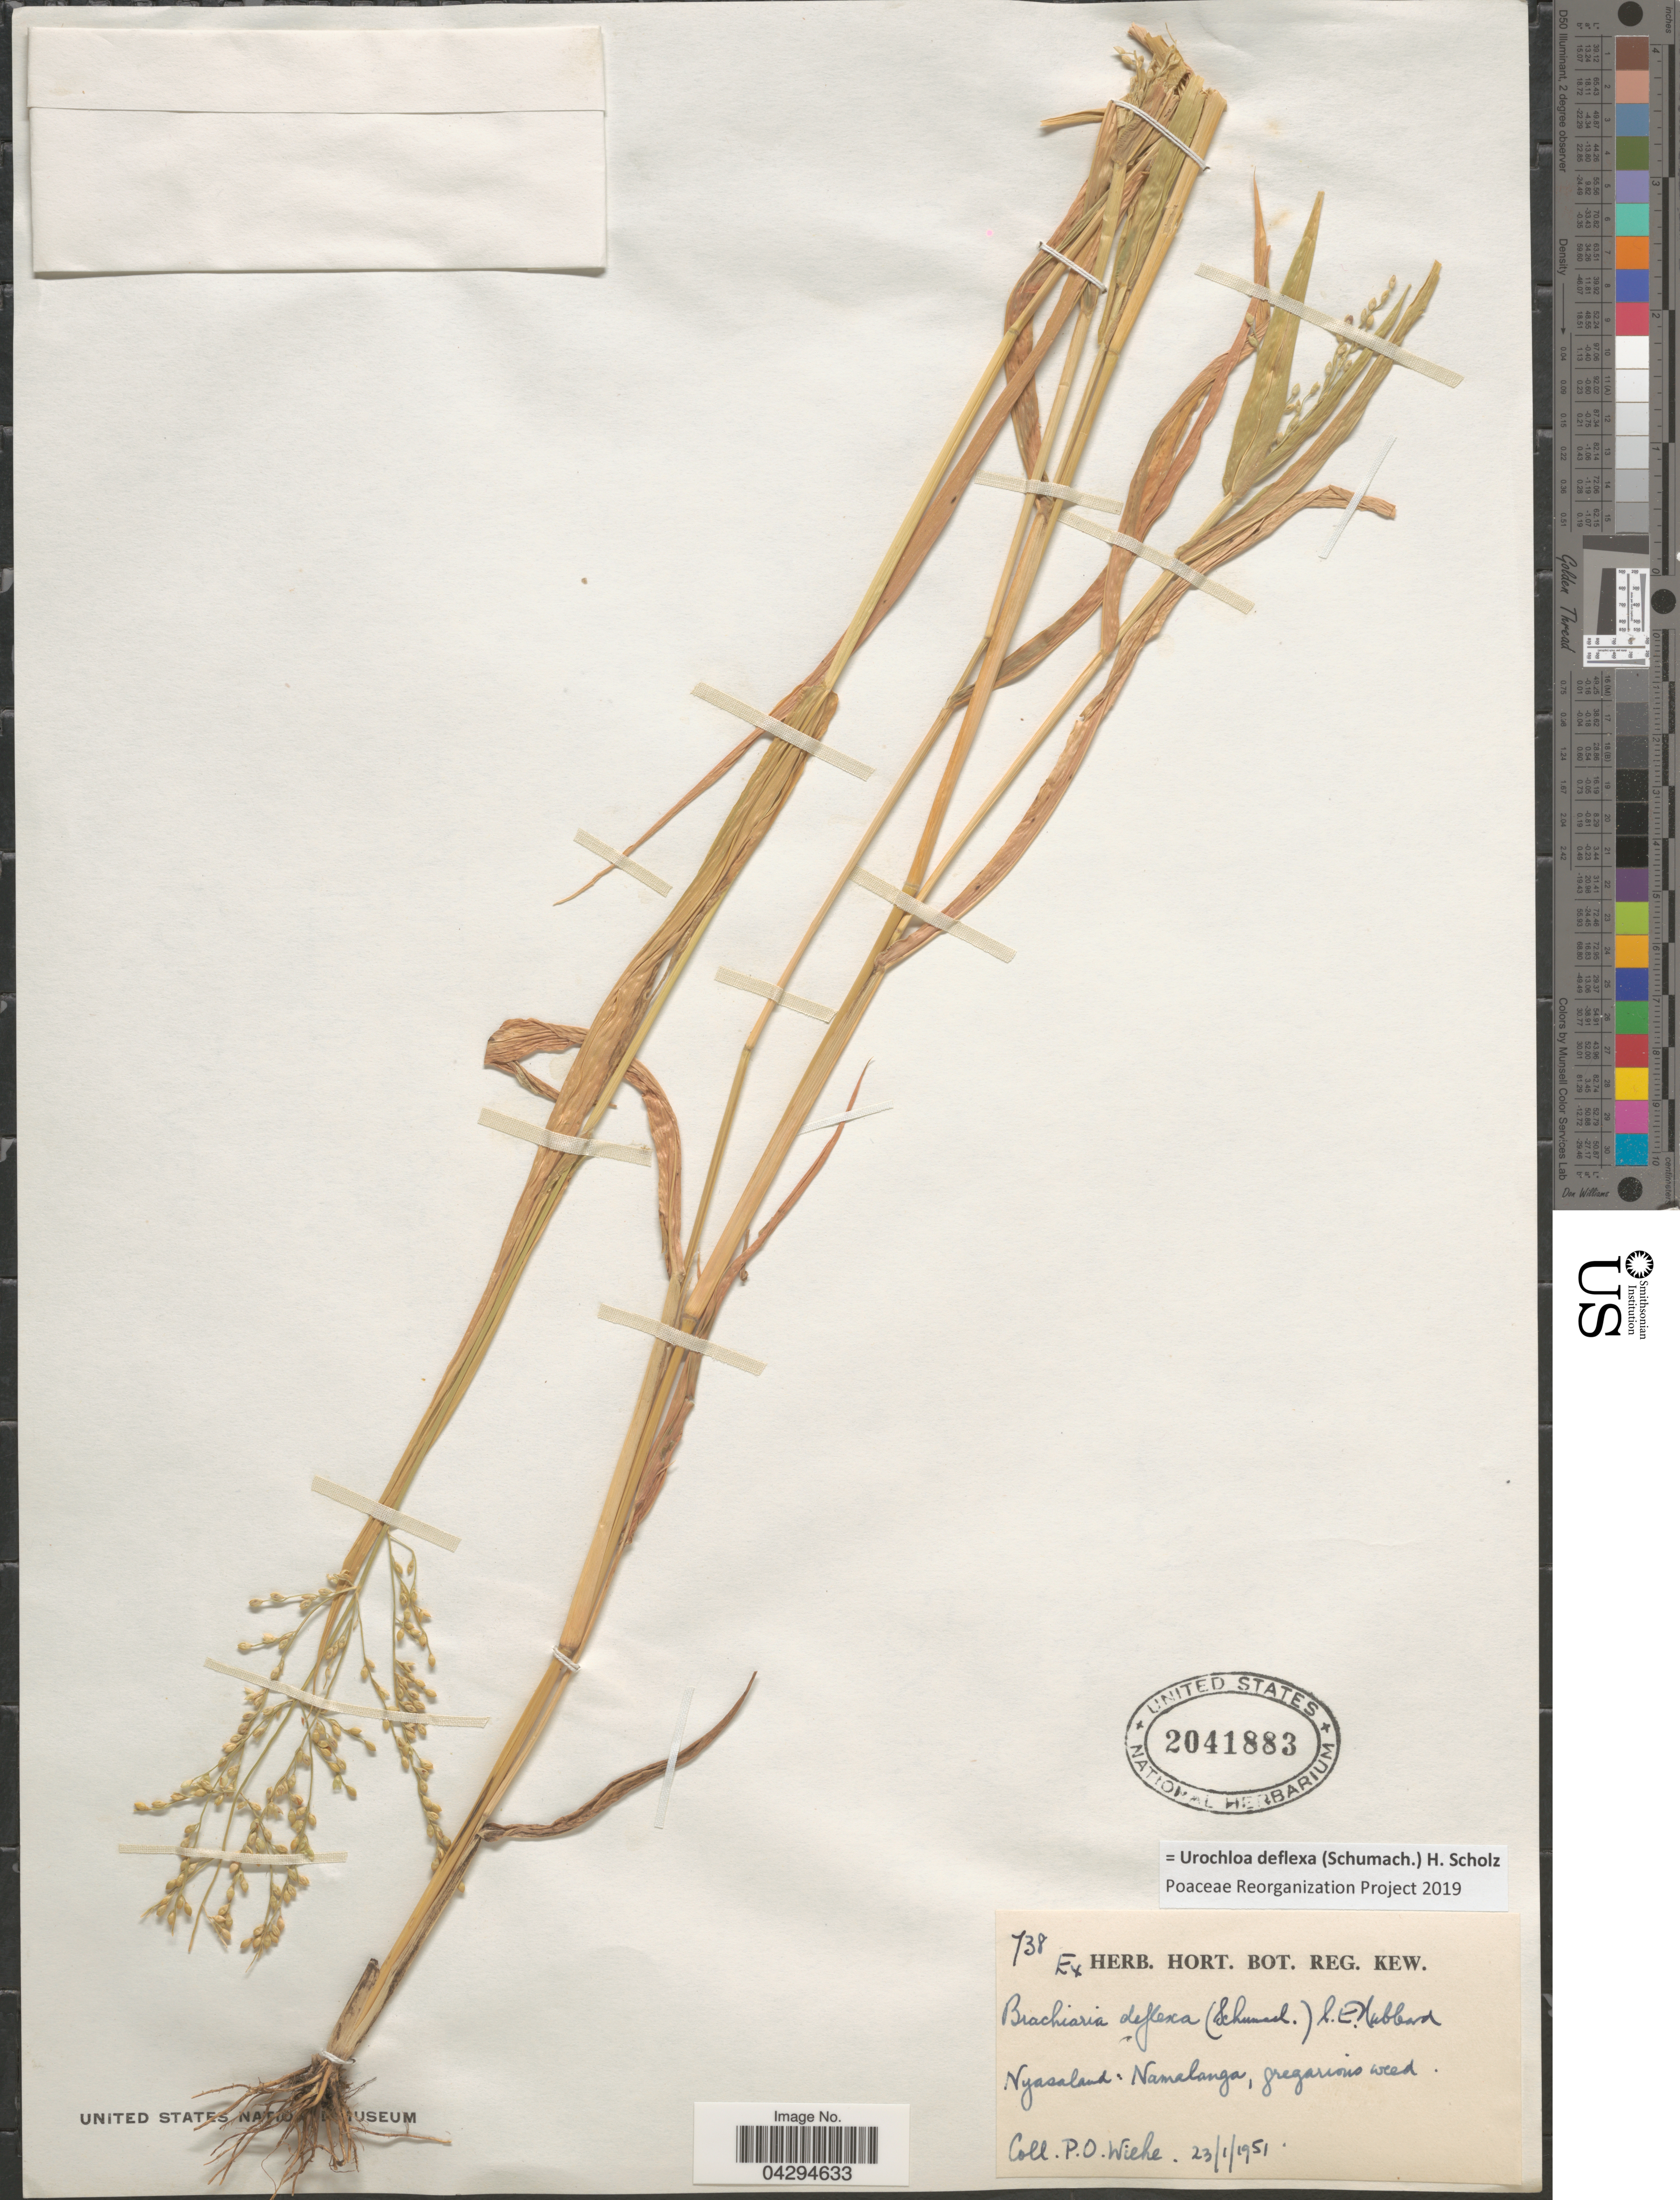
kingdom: Plantae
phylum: Tracheophyta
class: Liliopsida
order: Poales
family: Poaceae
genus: Urochloa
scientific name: Urochloa deflexa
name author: (Schumach.) H. Scholz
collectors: P. Wiehe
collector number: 738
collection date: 1951-01-23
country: Malawi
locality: Nyasaland: Namalanga.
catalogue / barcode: US 2041883